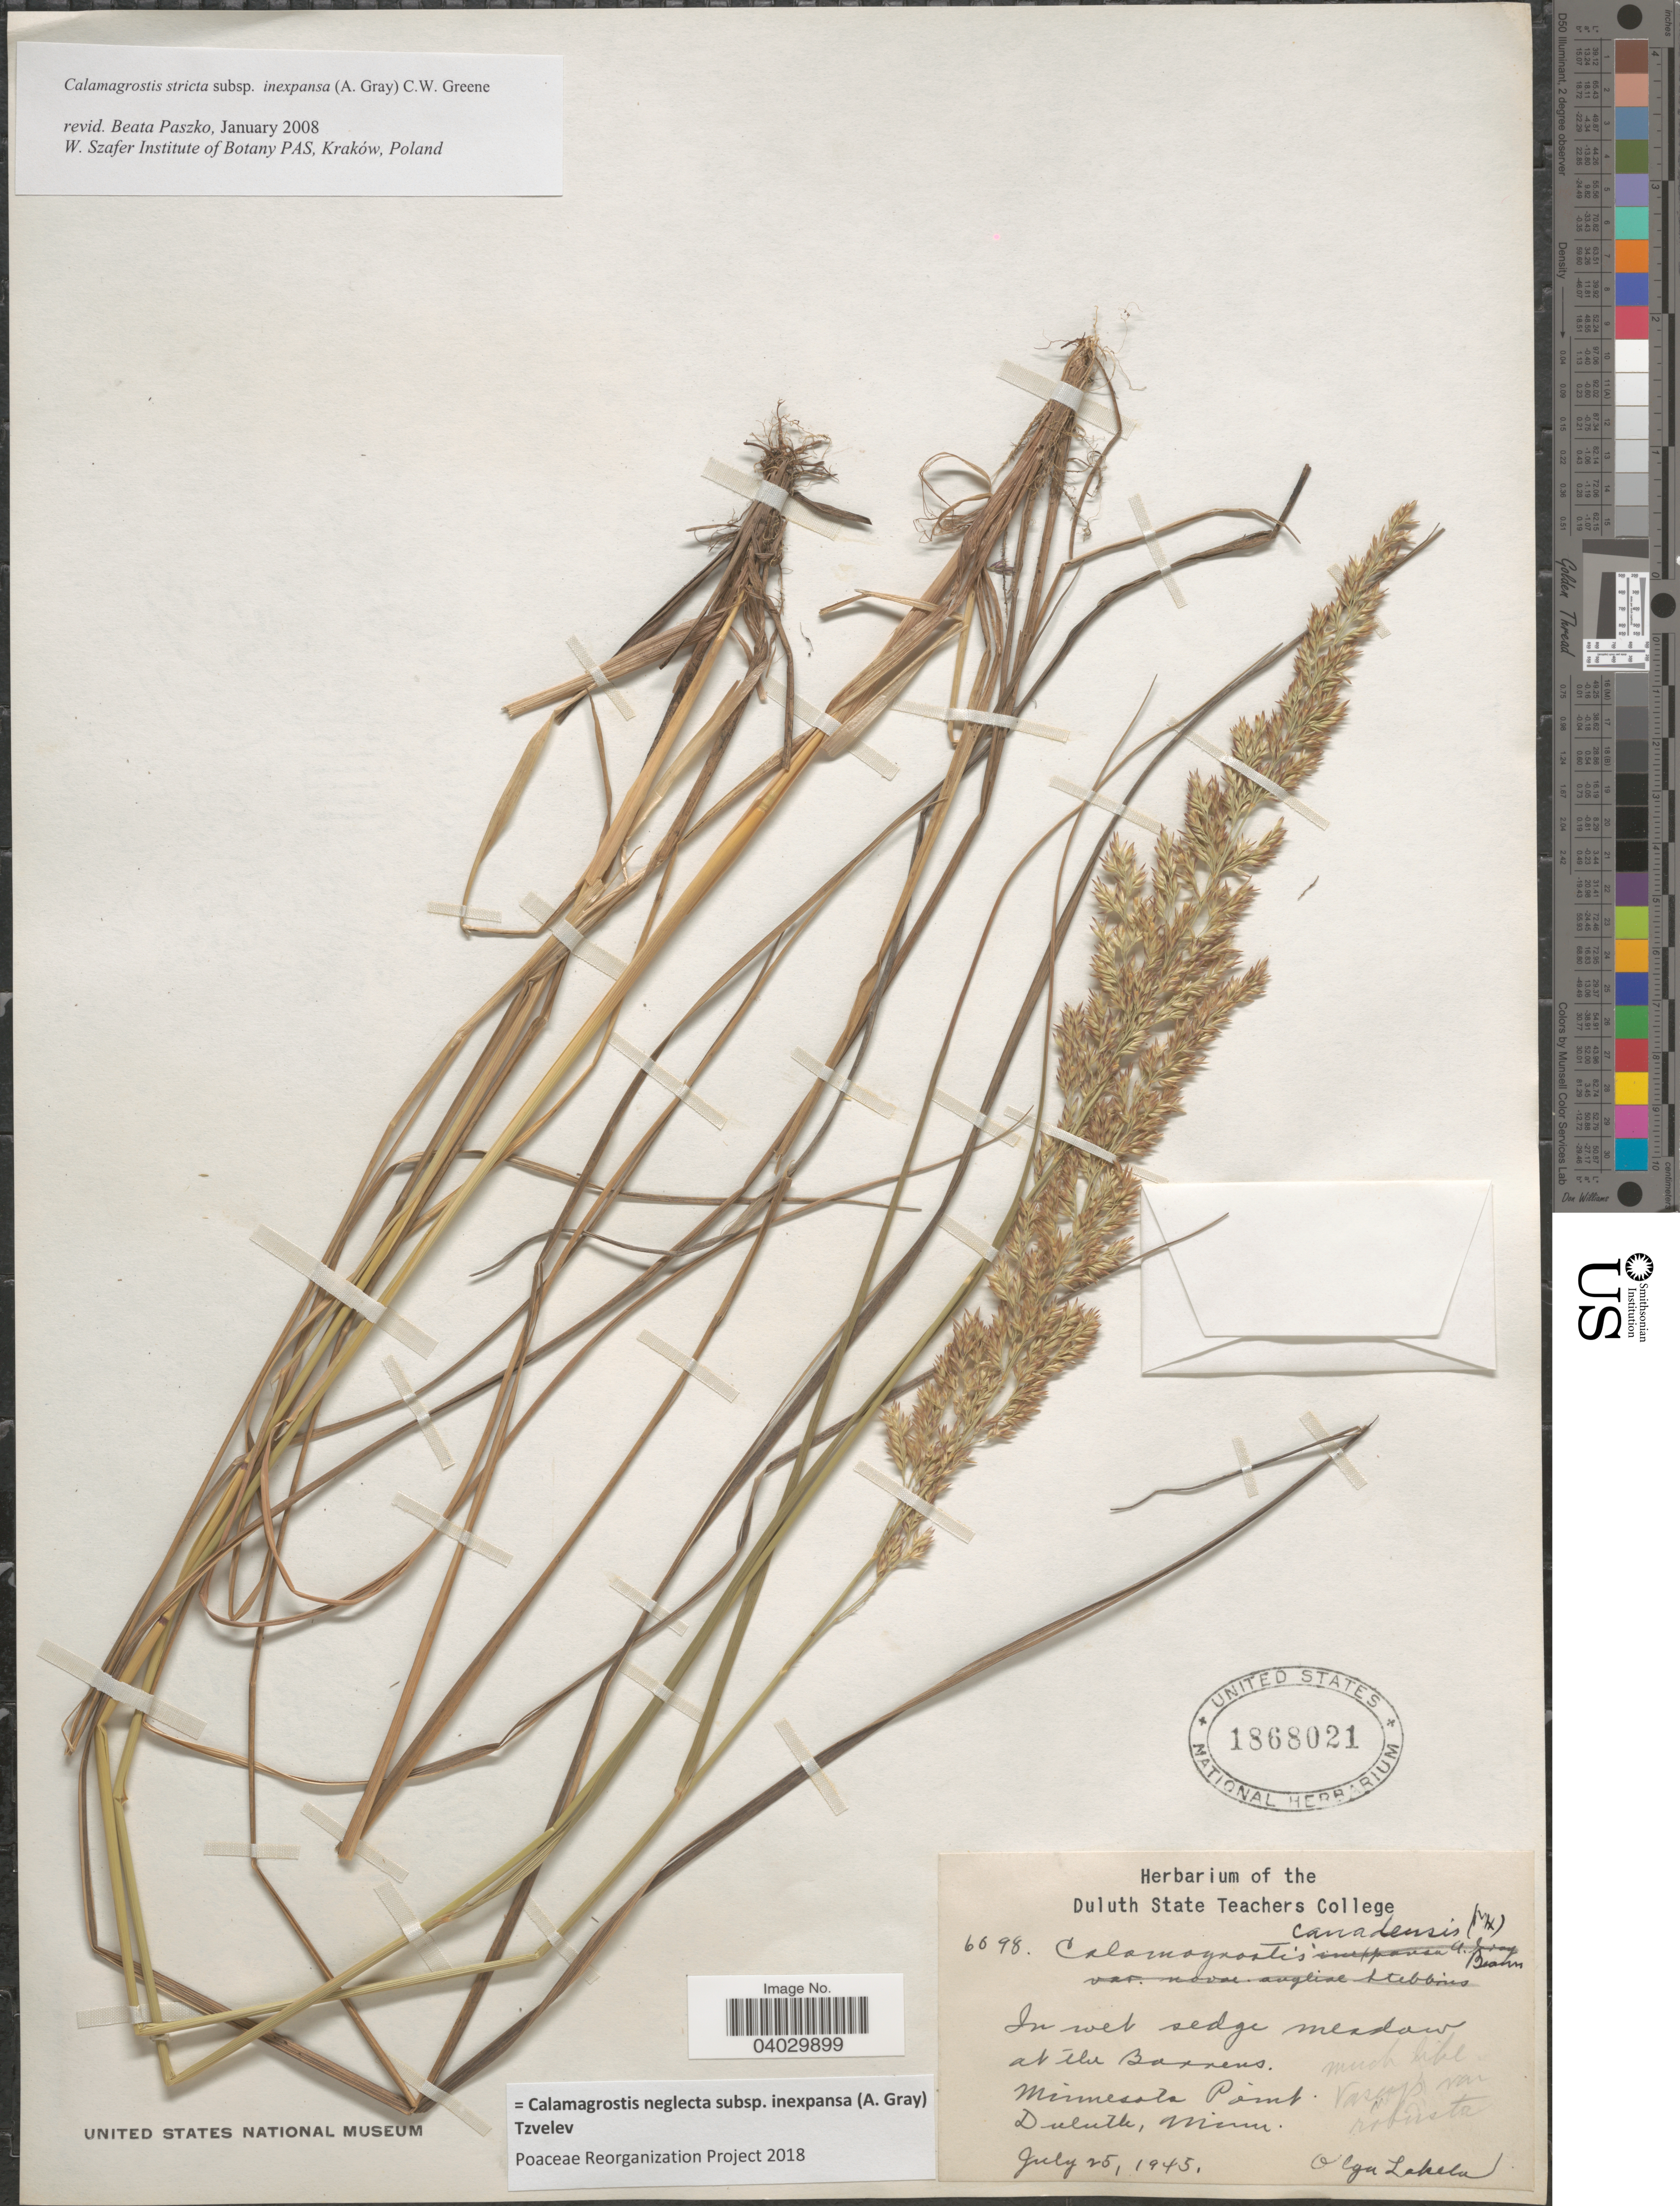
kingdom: Plantae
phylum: Tracheophyta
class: Liliopsida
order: Poales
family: Poaceae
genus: Calamagrostis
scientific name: Calamagrostis neglecta subsp. inexpansa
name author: (A. Gray) Tzvelev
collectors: O. K. Lakela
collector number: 6098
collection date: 1945-07-25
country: United States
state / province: Minnesota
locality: In wet sedge meadow at the Barrens. Minnesota Point. Duluth.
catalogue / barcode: US 1868021